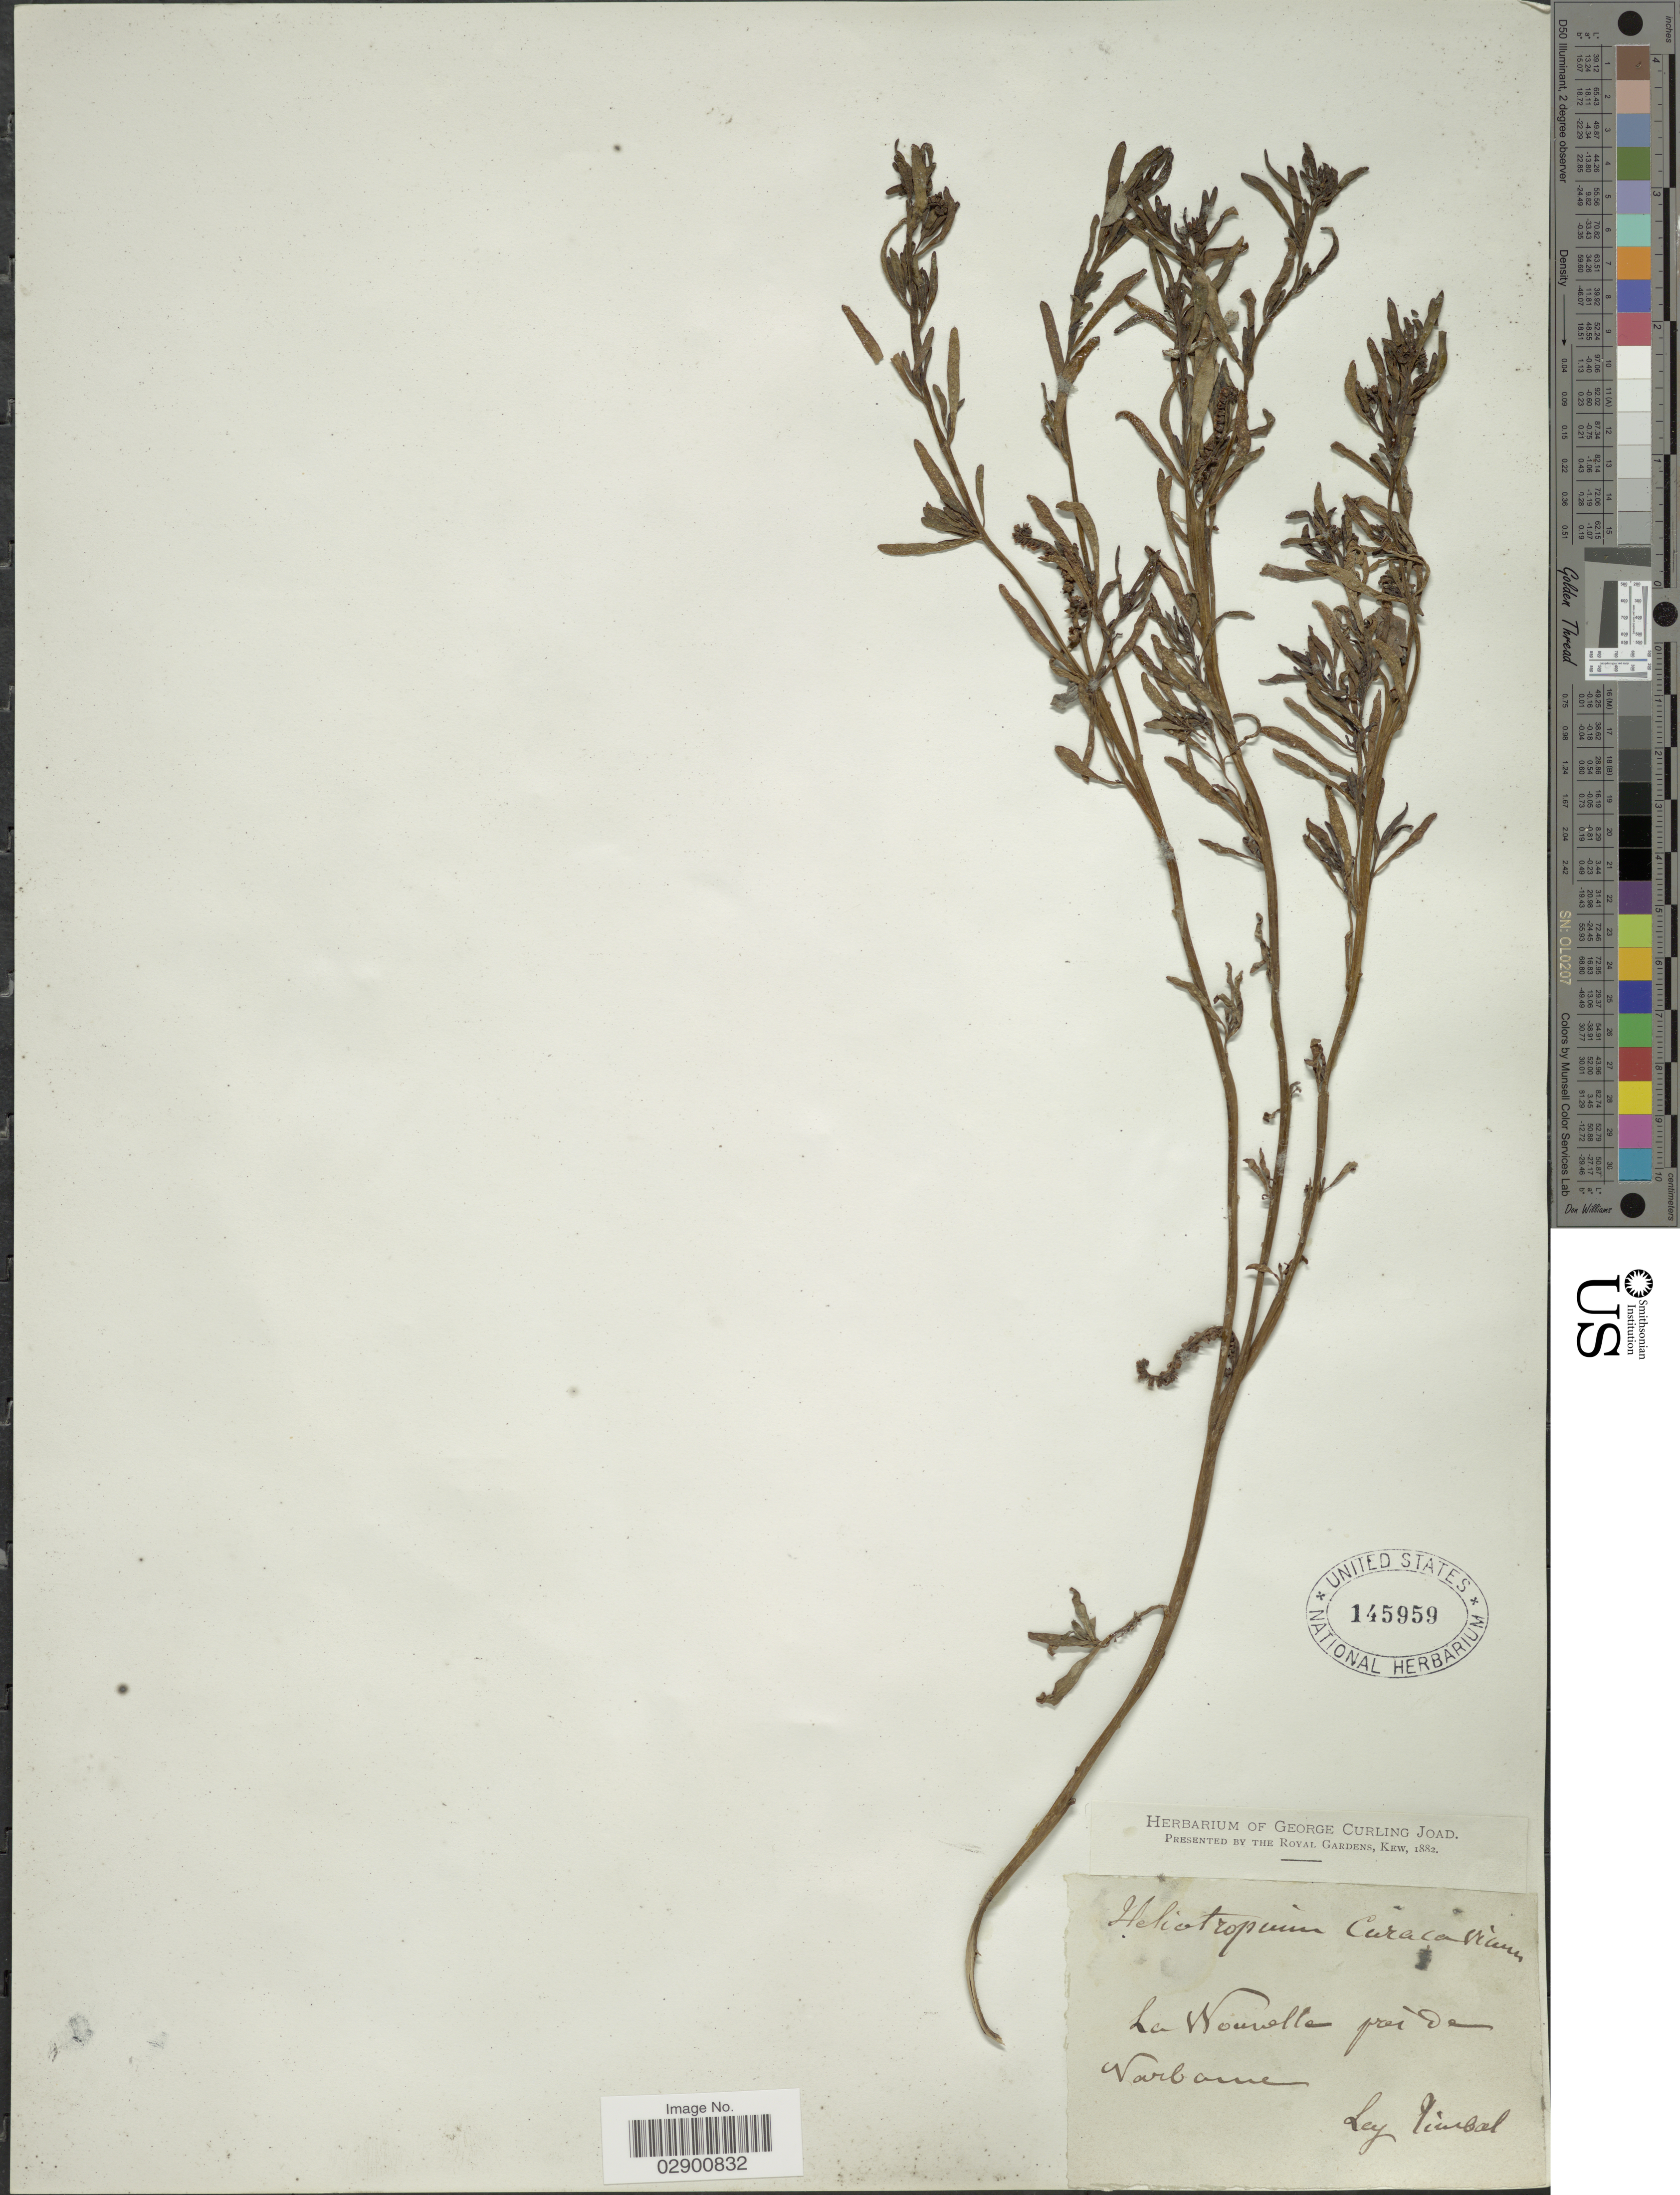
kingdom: Plantae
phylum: Tracheophyta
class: Magnoliopsida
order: Boraginales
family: Heliotropiaceae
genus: Heliotropium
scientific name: Heliotropium curassavicum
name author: L.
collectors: Timbal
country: France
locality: La Nouvelle près de Narbonne.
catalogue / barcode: US 145959